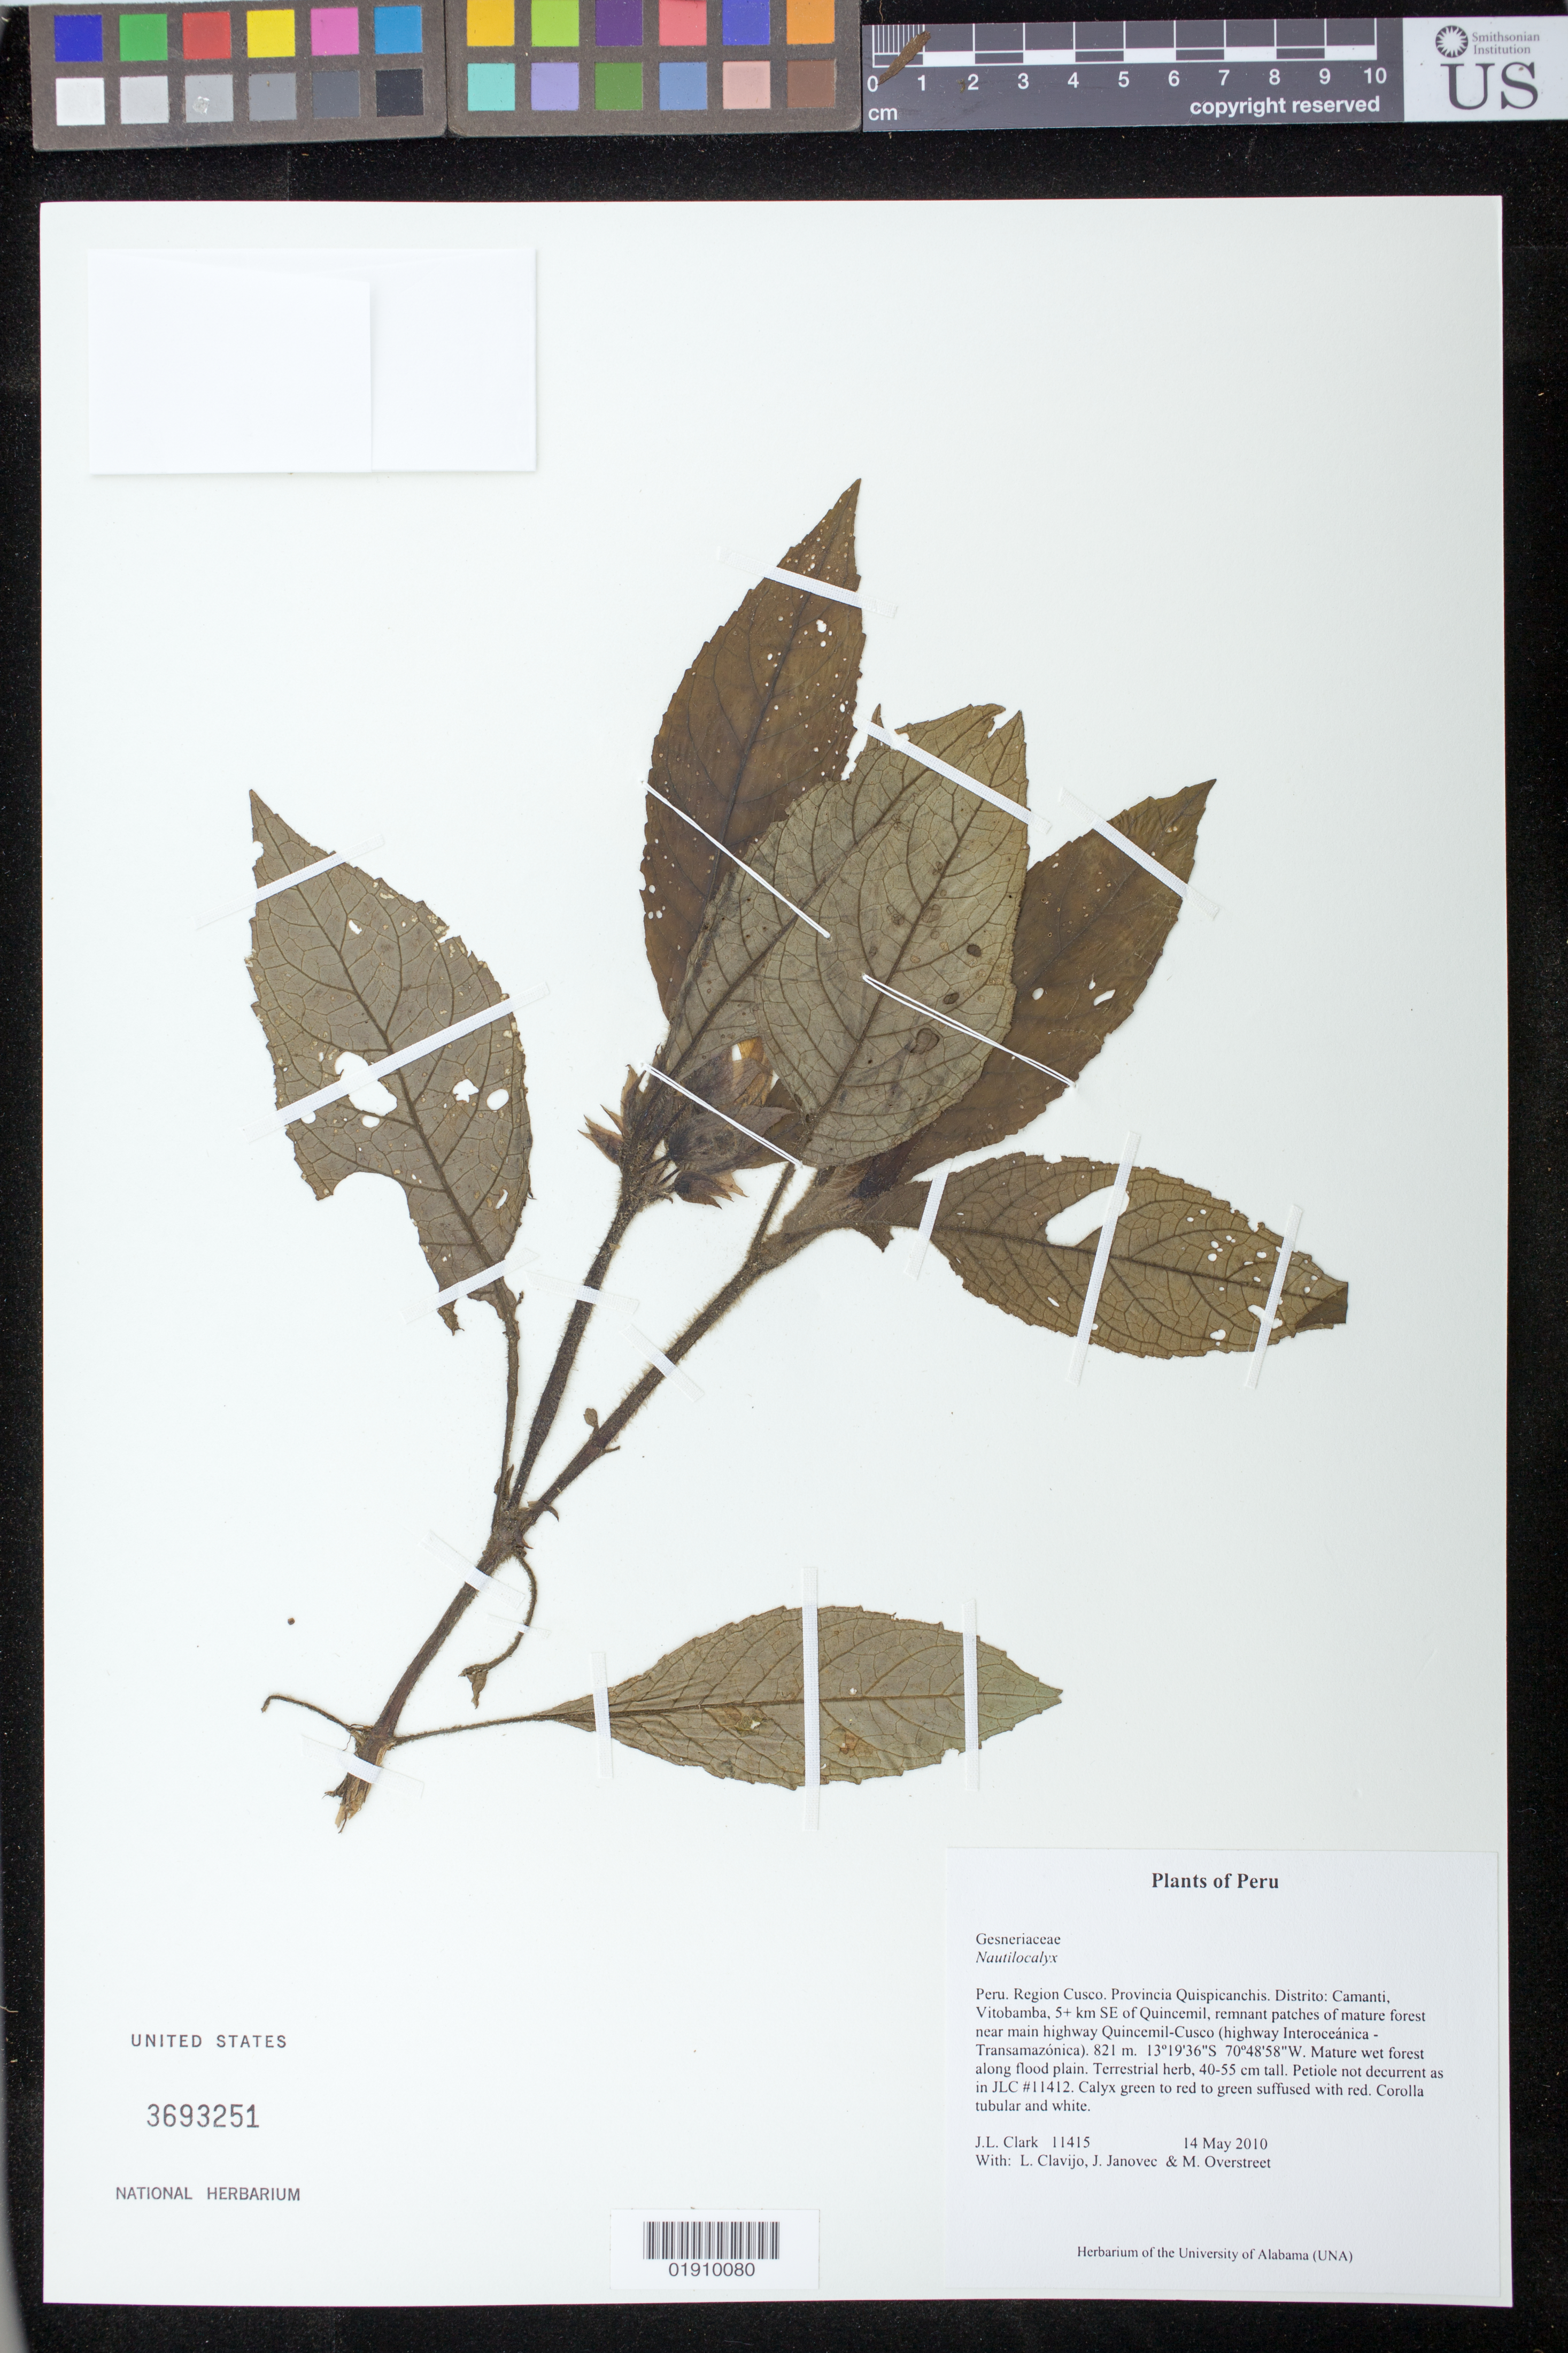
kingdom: Plantae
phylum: Tracheophyta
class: Magnoliopsida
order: Lamiales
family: Gesneriaceae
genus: Nautilocalyx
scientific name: Nautilocalyx sp.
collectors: J. L. Clark, L. Clavijo, J.P. Janovec & M. Overstreet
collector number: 11415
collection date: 2010-05-14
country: Peru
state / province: Cusco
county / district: Quispicanchis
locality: Region Cusco. 5+km SE of Quincemil, remanat patches of mature forest near main highway Quincemil-Cusco (highway Interoceanica-Transamazonica). Camanti, Vitobamba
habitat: Mature wet forest along flood plain.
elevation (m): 821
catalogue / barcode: US 3693251